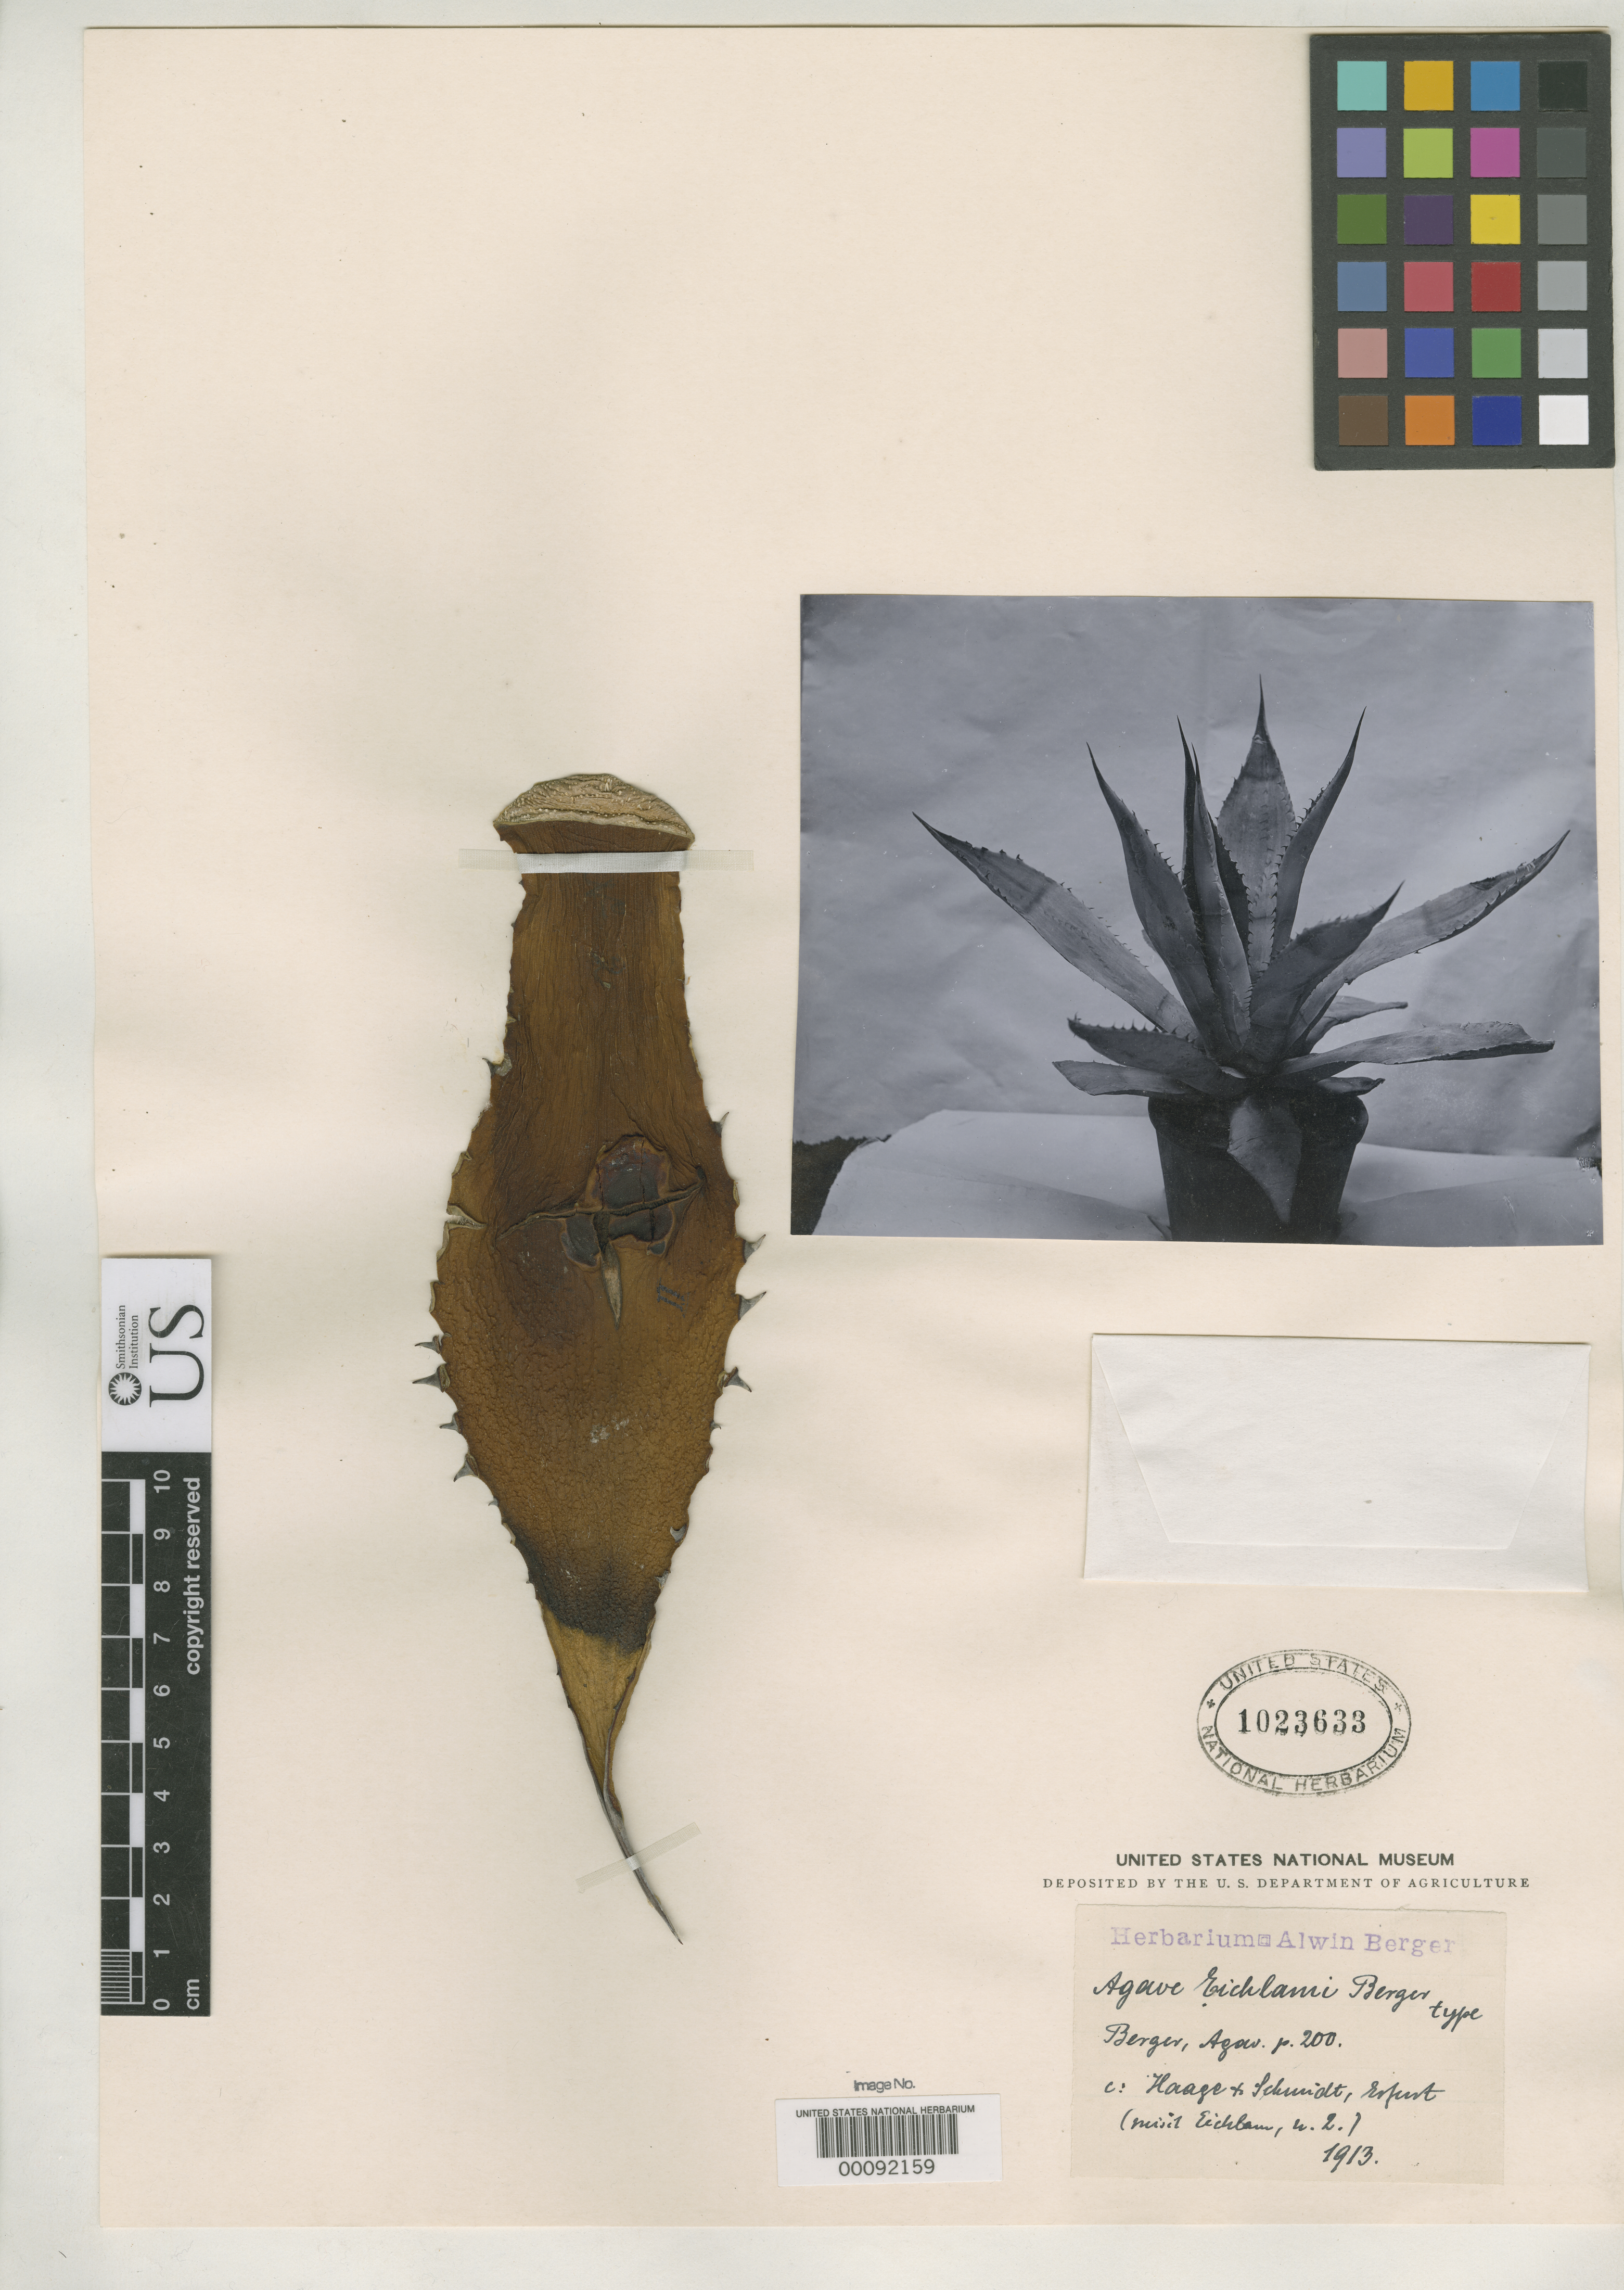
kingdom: Plantae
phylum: Tracheophyta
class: Liliopsida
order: Asparagales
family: Asparagaceae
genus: Agave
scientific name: Agave eichlami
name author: A. Berger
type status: Type Collection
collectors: W. Eichlam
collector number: Ag. No. 2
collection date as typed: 1913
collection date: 1913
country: Guatemala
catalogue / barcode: US 1023633